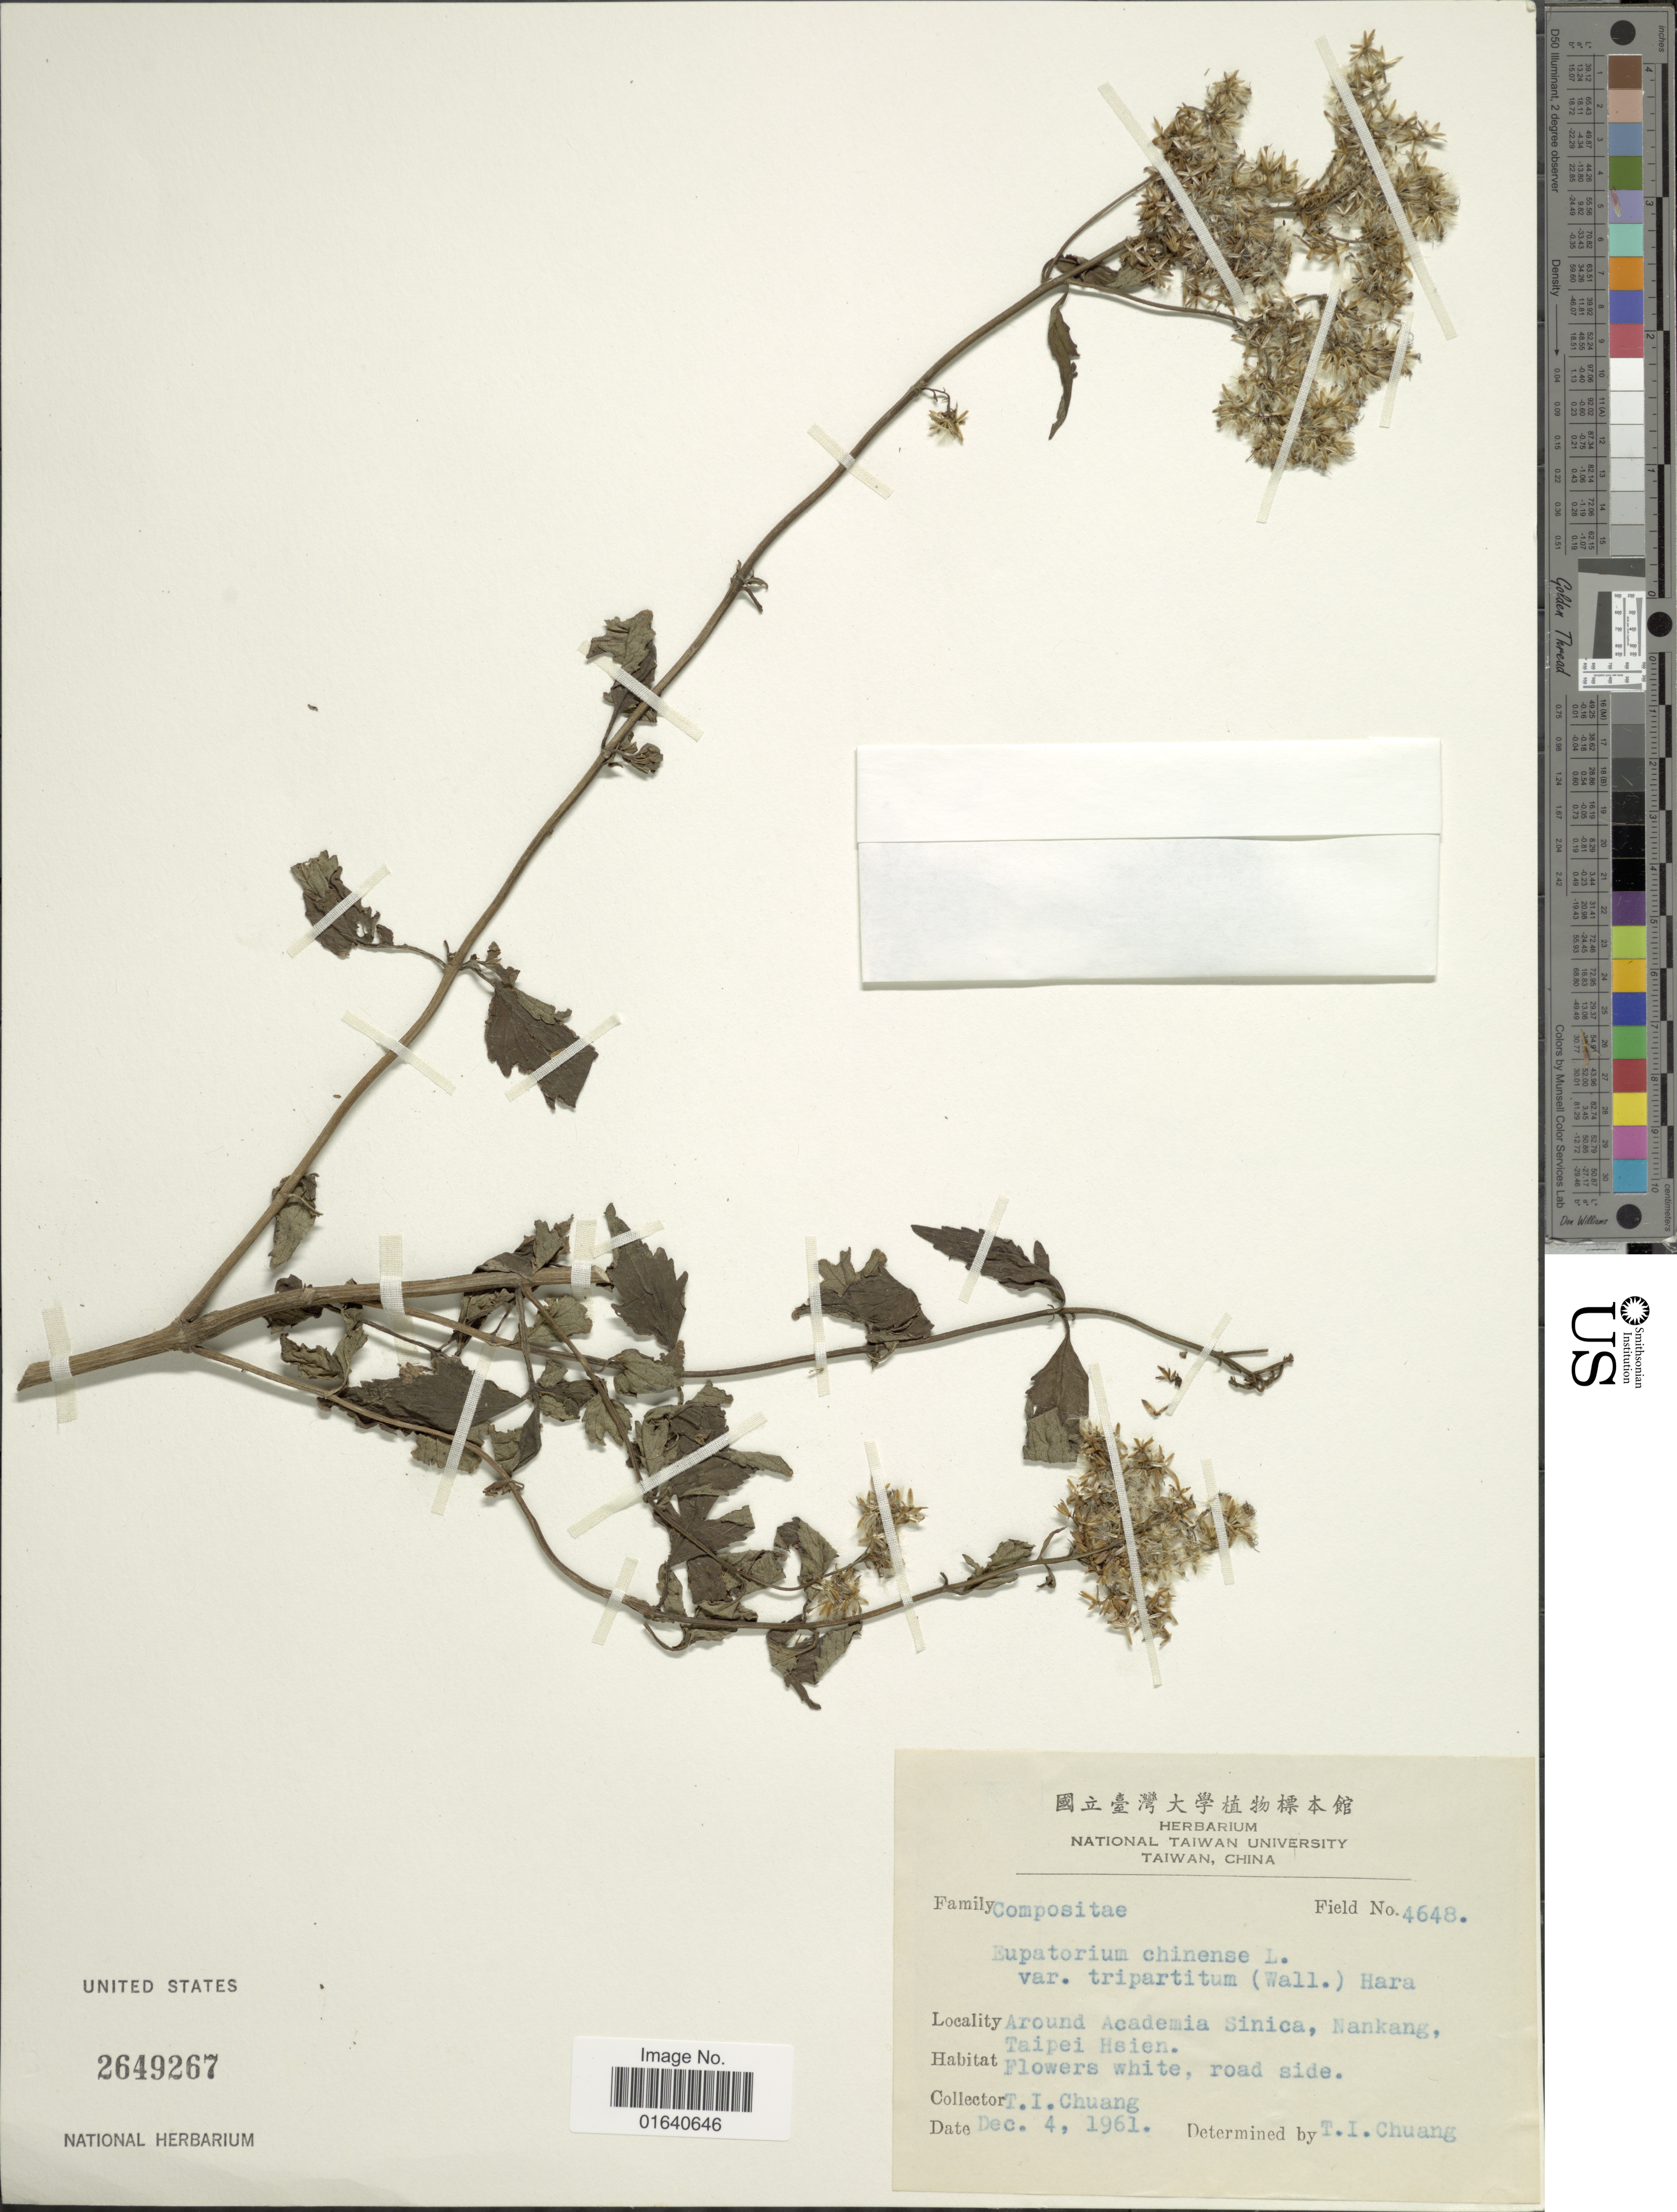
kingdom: Plantae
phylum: Tracheophyta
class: Magnoliopsida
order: Asterales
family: Asteraceae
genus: Eupatorium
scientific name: Eupatorium chinense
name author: L.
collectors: T. Chuang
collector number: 4648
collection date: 1961-12-04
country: Taiwan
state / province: Taipei City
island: Taiwan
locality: Around Academia Sinica, nankang, Taipei Hsien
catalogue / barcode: US 2649267